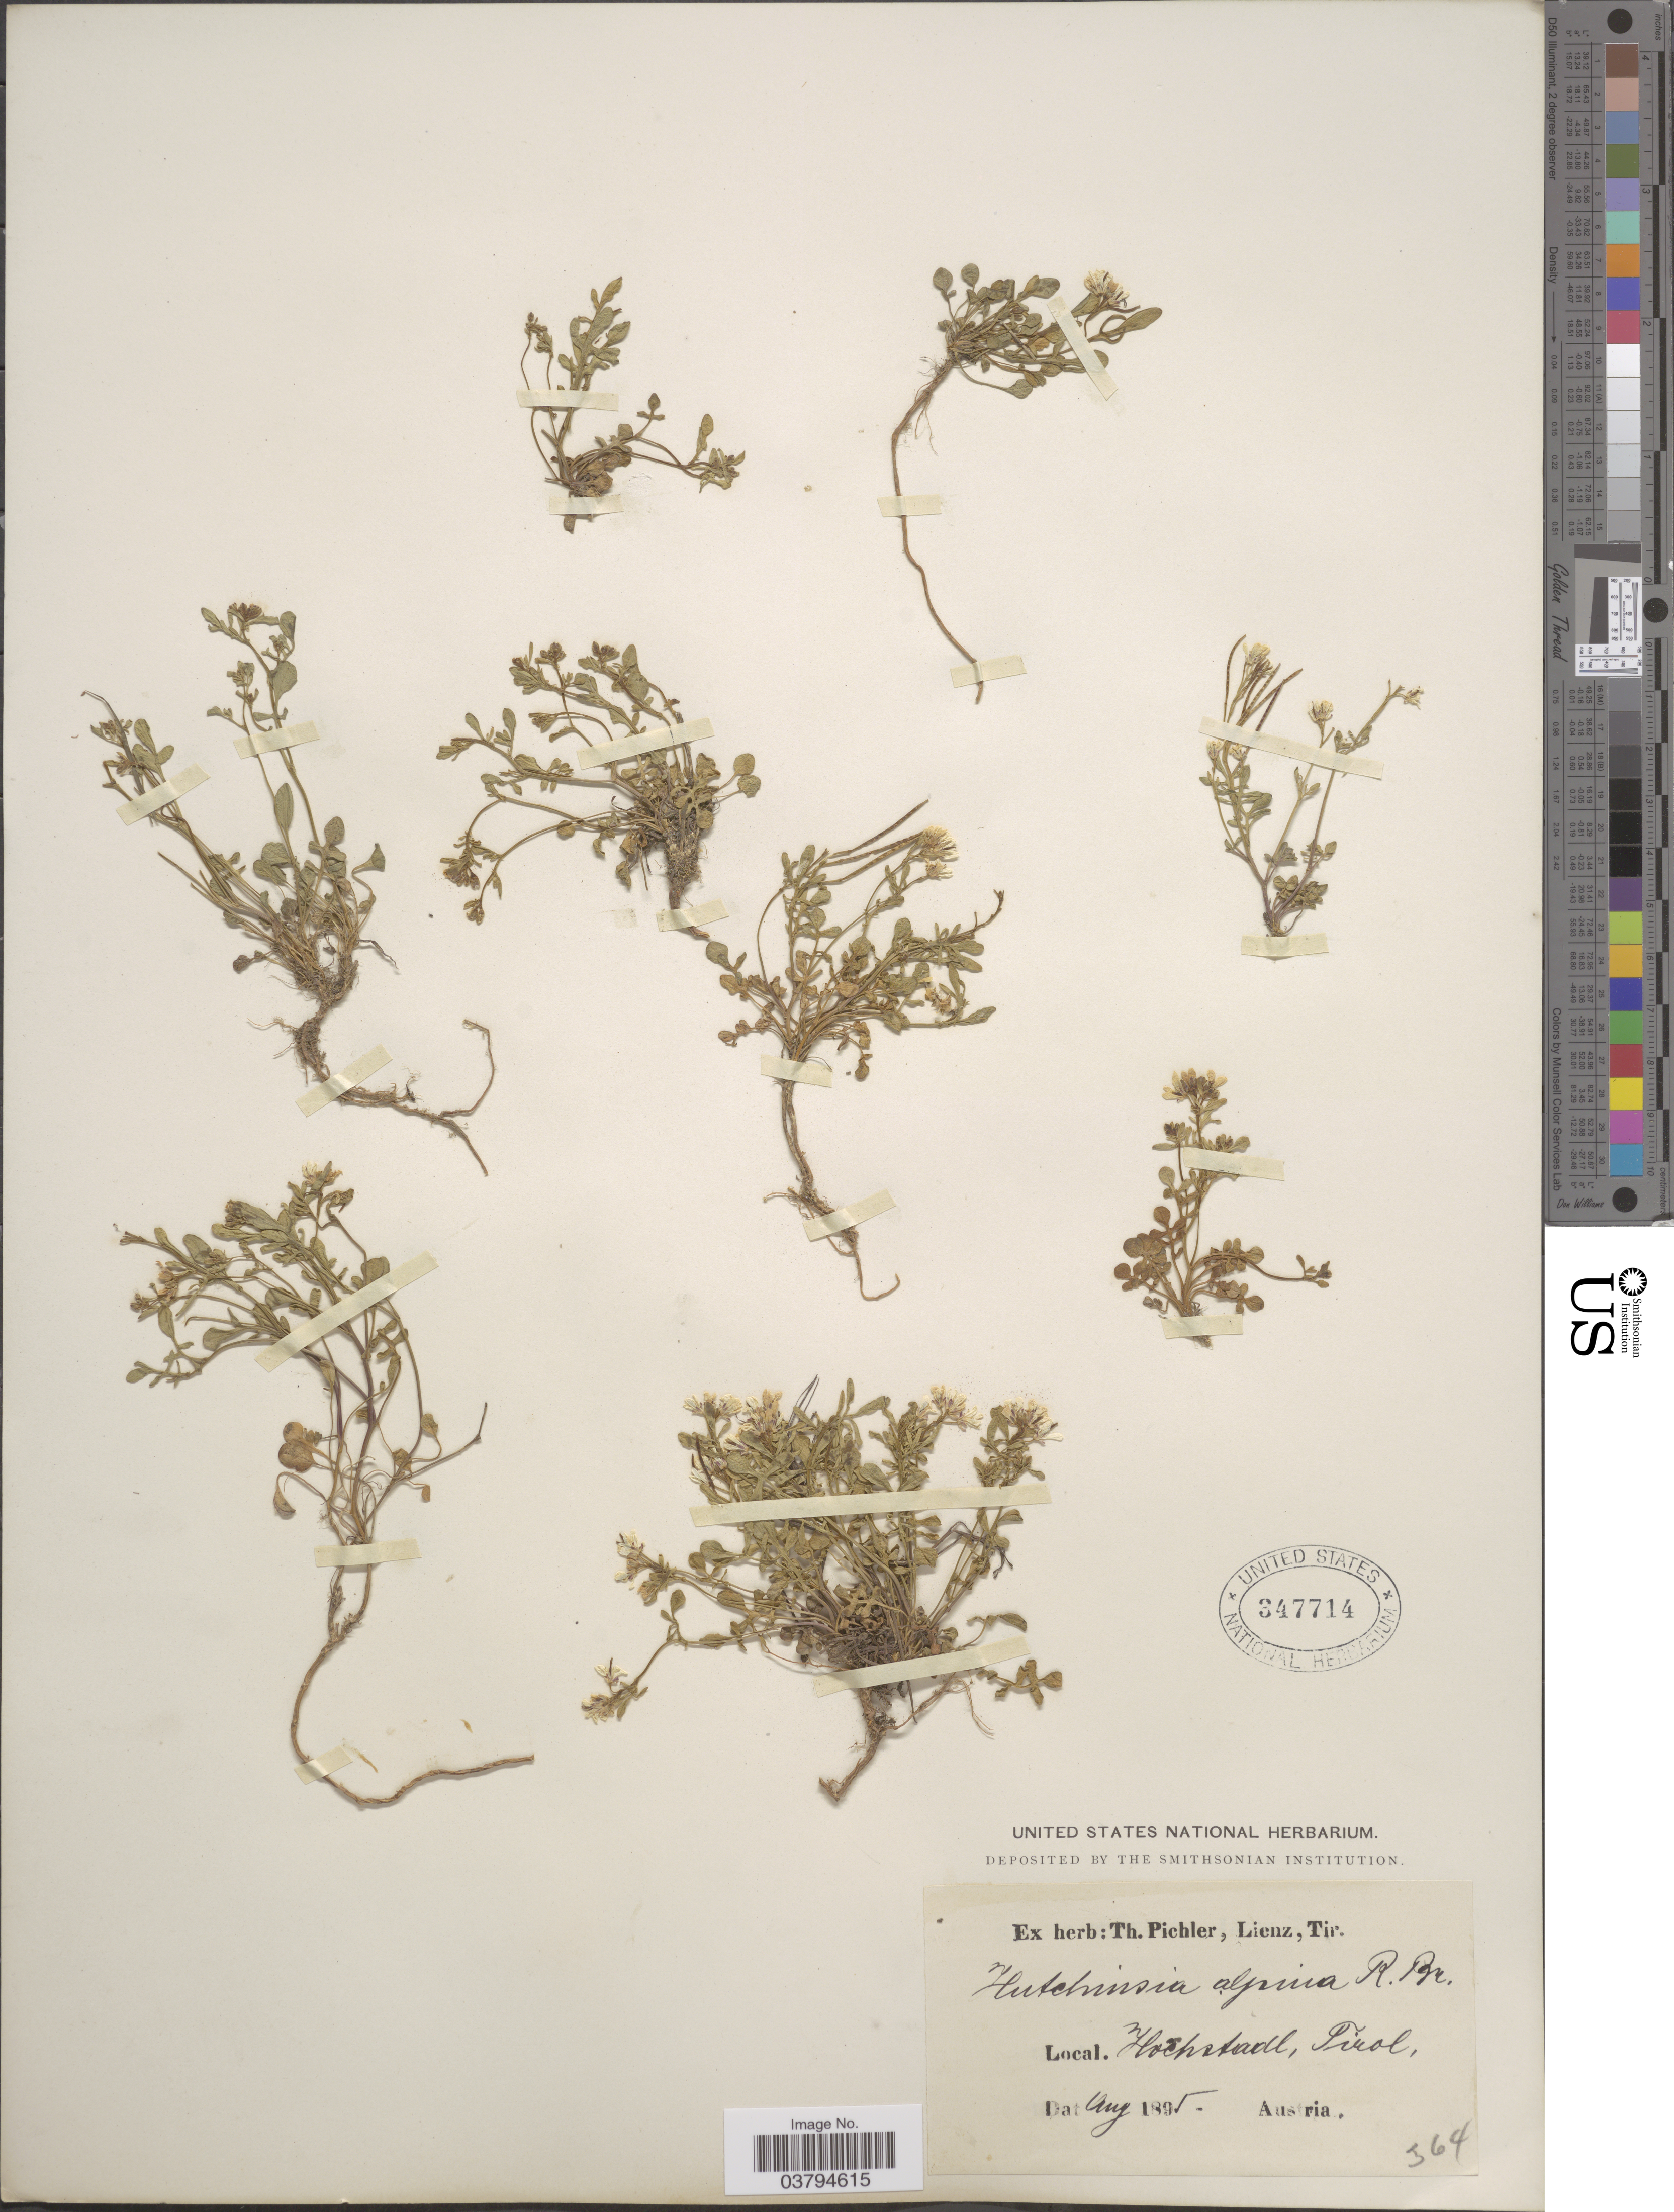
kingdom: Plantae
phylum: Tracheophyta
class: Magnoliopsida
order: Brassicales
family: Brassicaceae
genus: Hutchinsia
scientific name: Hutchinsia alpina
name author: W.T. Aiton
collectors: ex herb. T. Pichler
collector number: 364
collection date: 1895-08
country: Austria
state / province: Tirol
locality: Hochstadl.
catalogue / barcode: US 347714